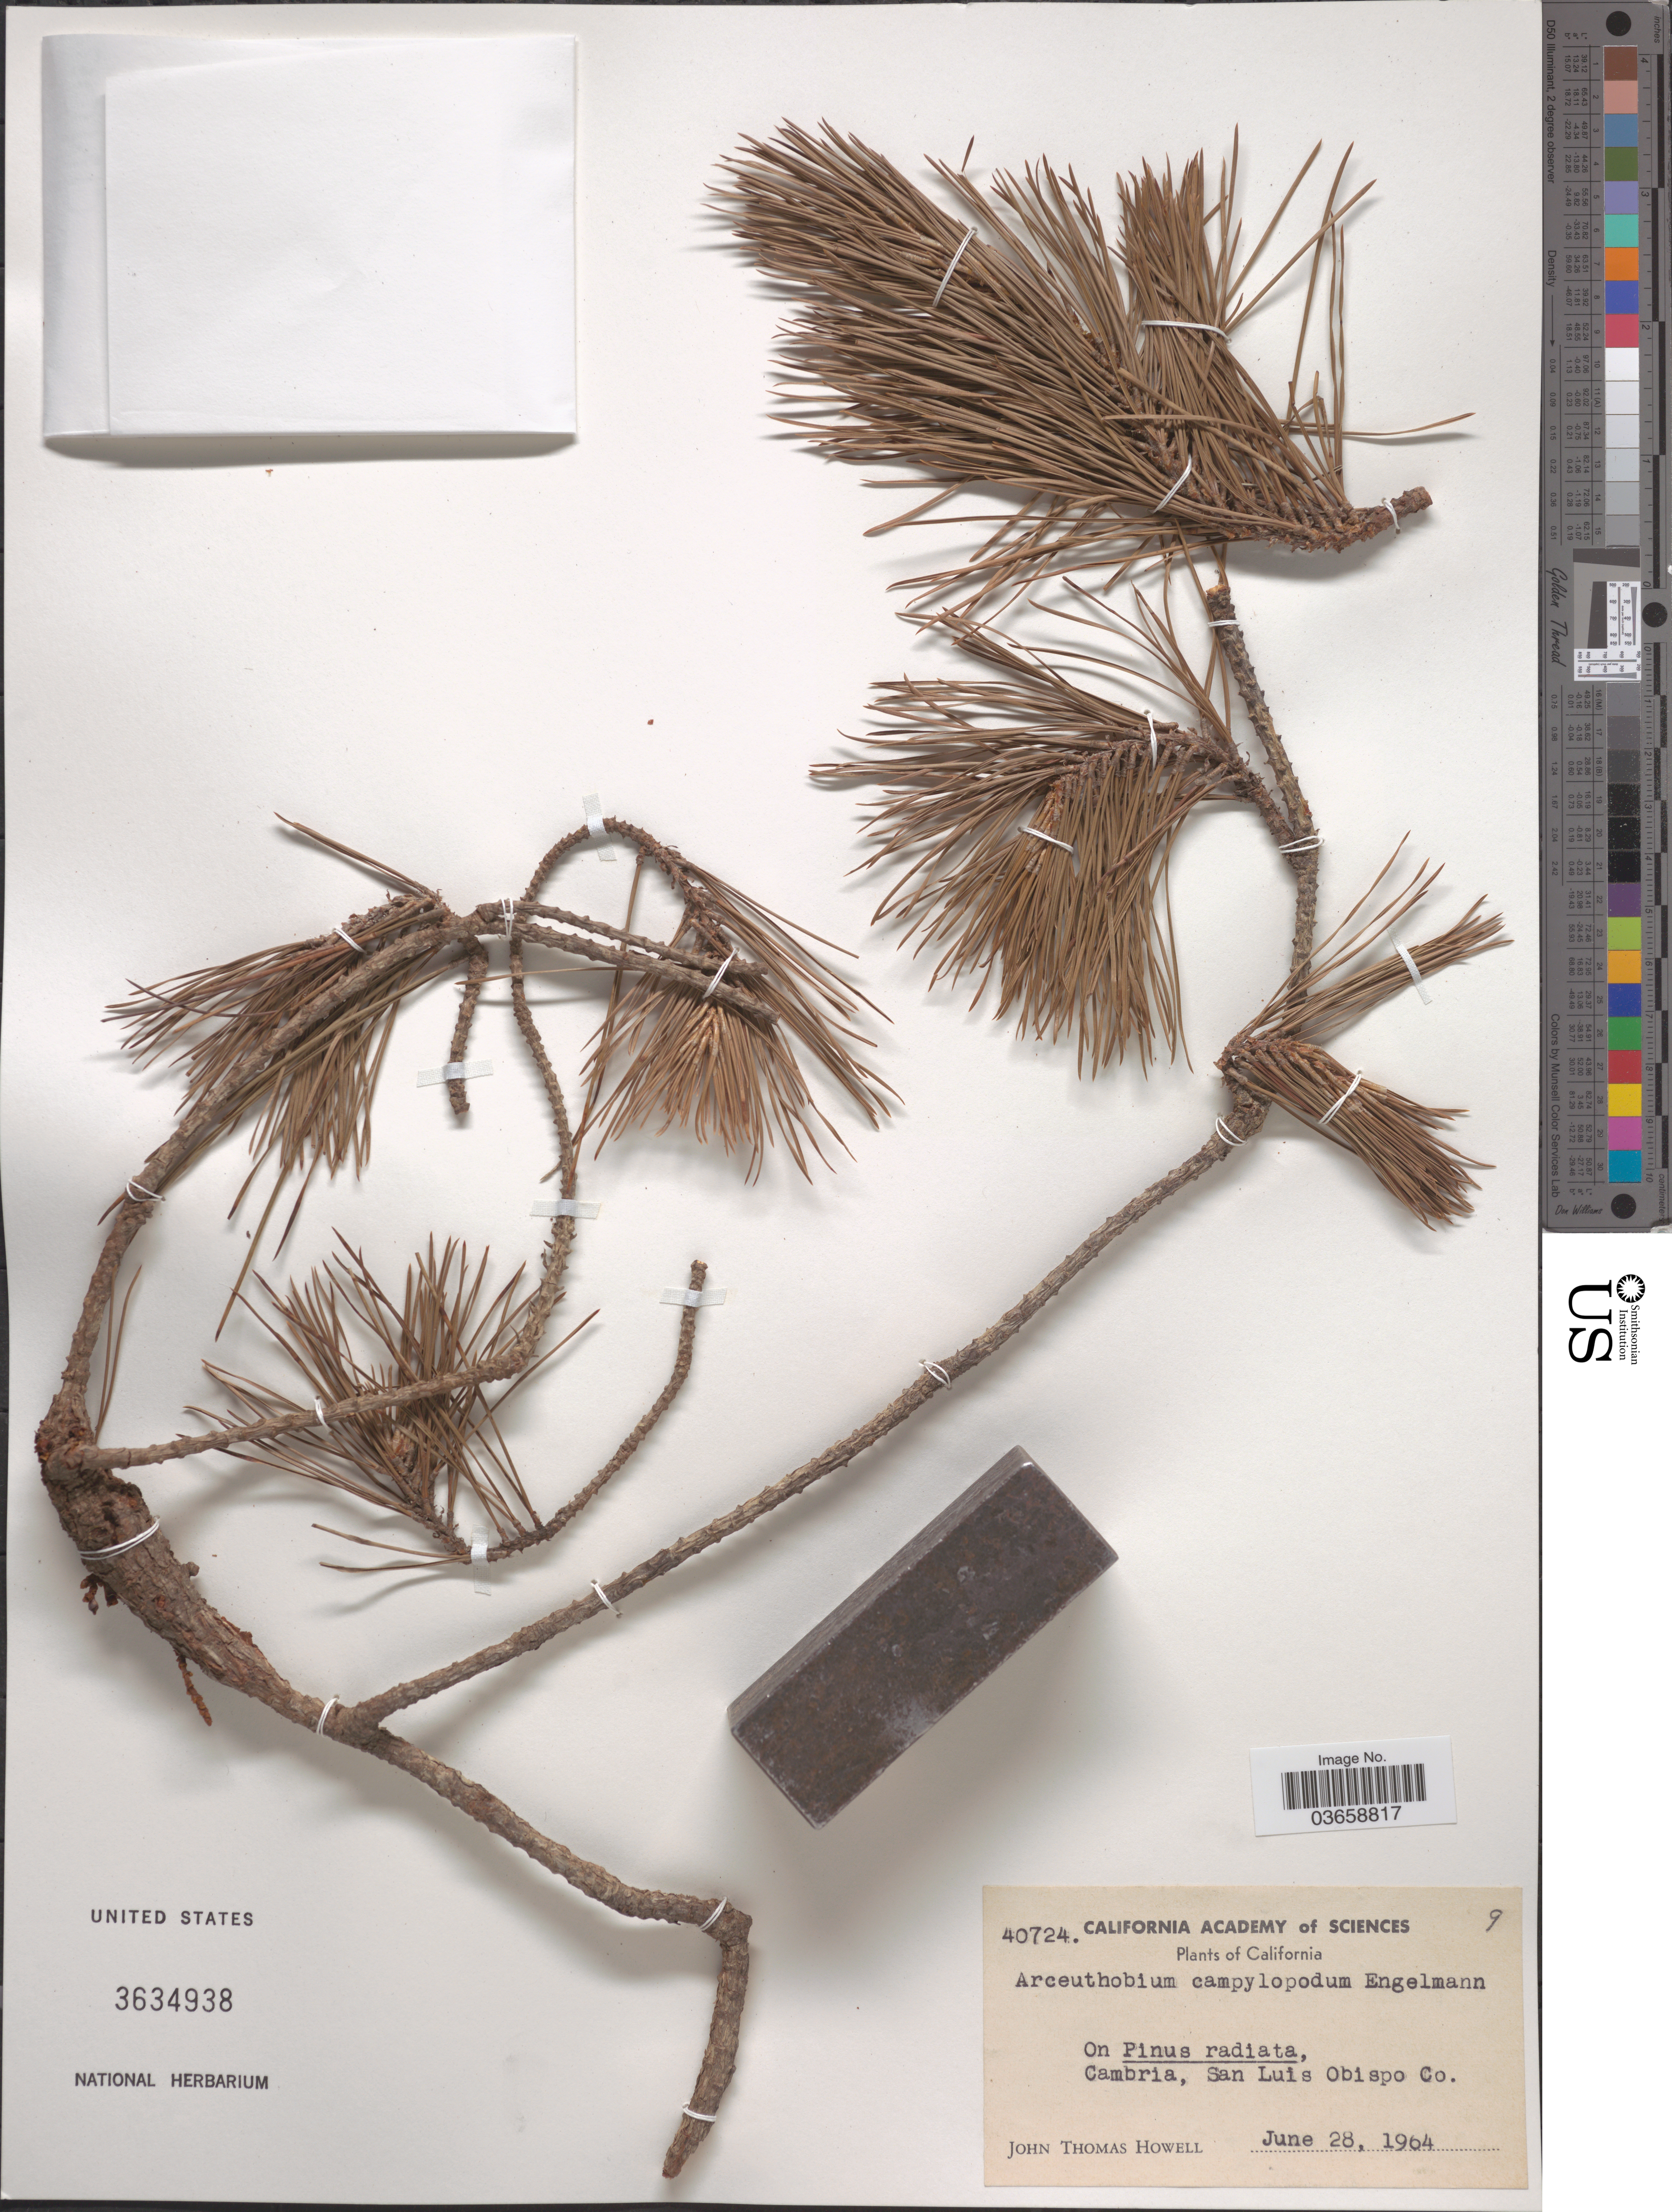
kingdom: Plantae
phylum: Tracheophyta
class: Magnoliopsida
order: Santalales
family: Viscaceae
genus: Arceuthobium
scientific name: Arceuthobium campylopodum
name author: Engelm.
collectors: J. T. Howell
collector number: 40724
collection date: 1964-06-28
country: United States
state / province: California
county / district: San Luis Obispo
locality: Cambria, San Luis Obispo Co.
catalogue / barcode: US 3634938